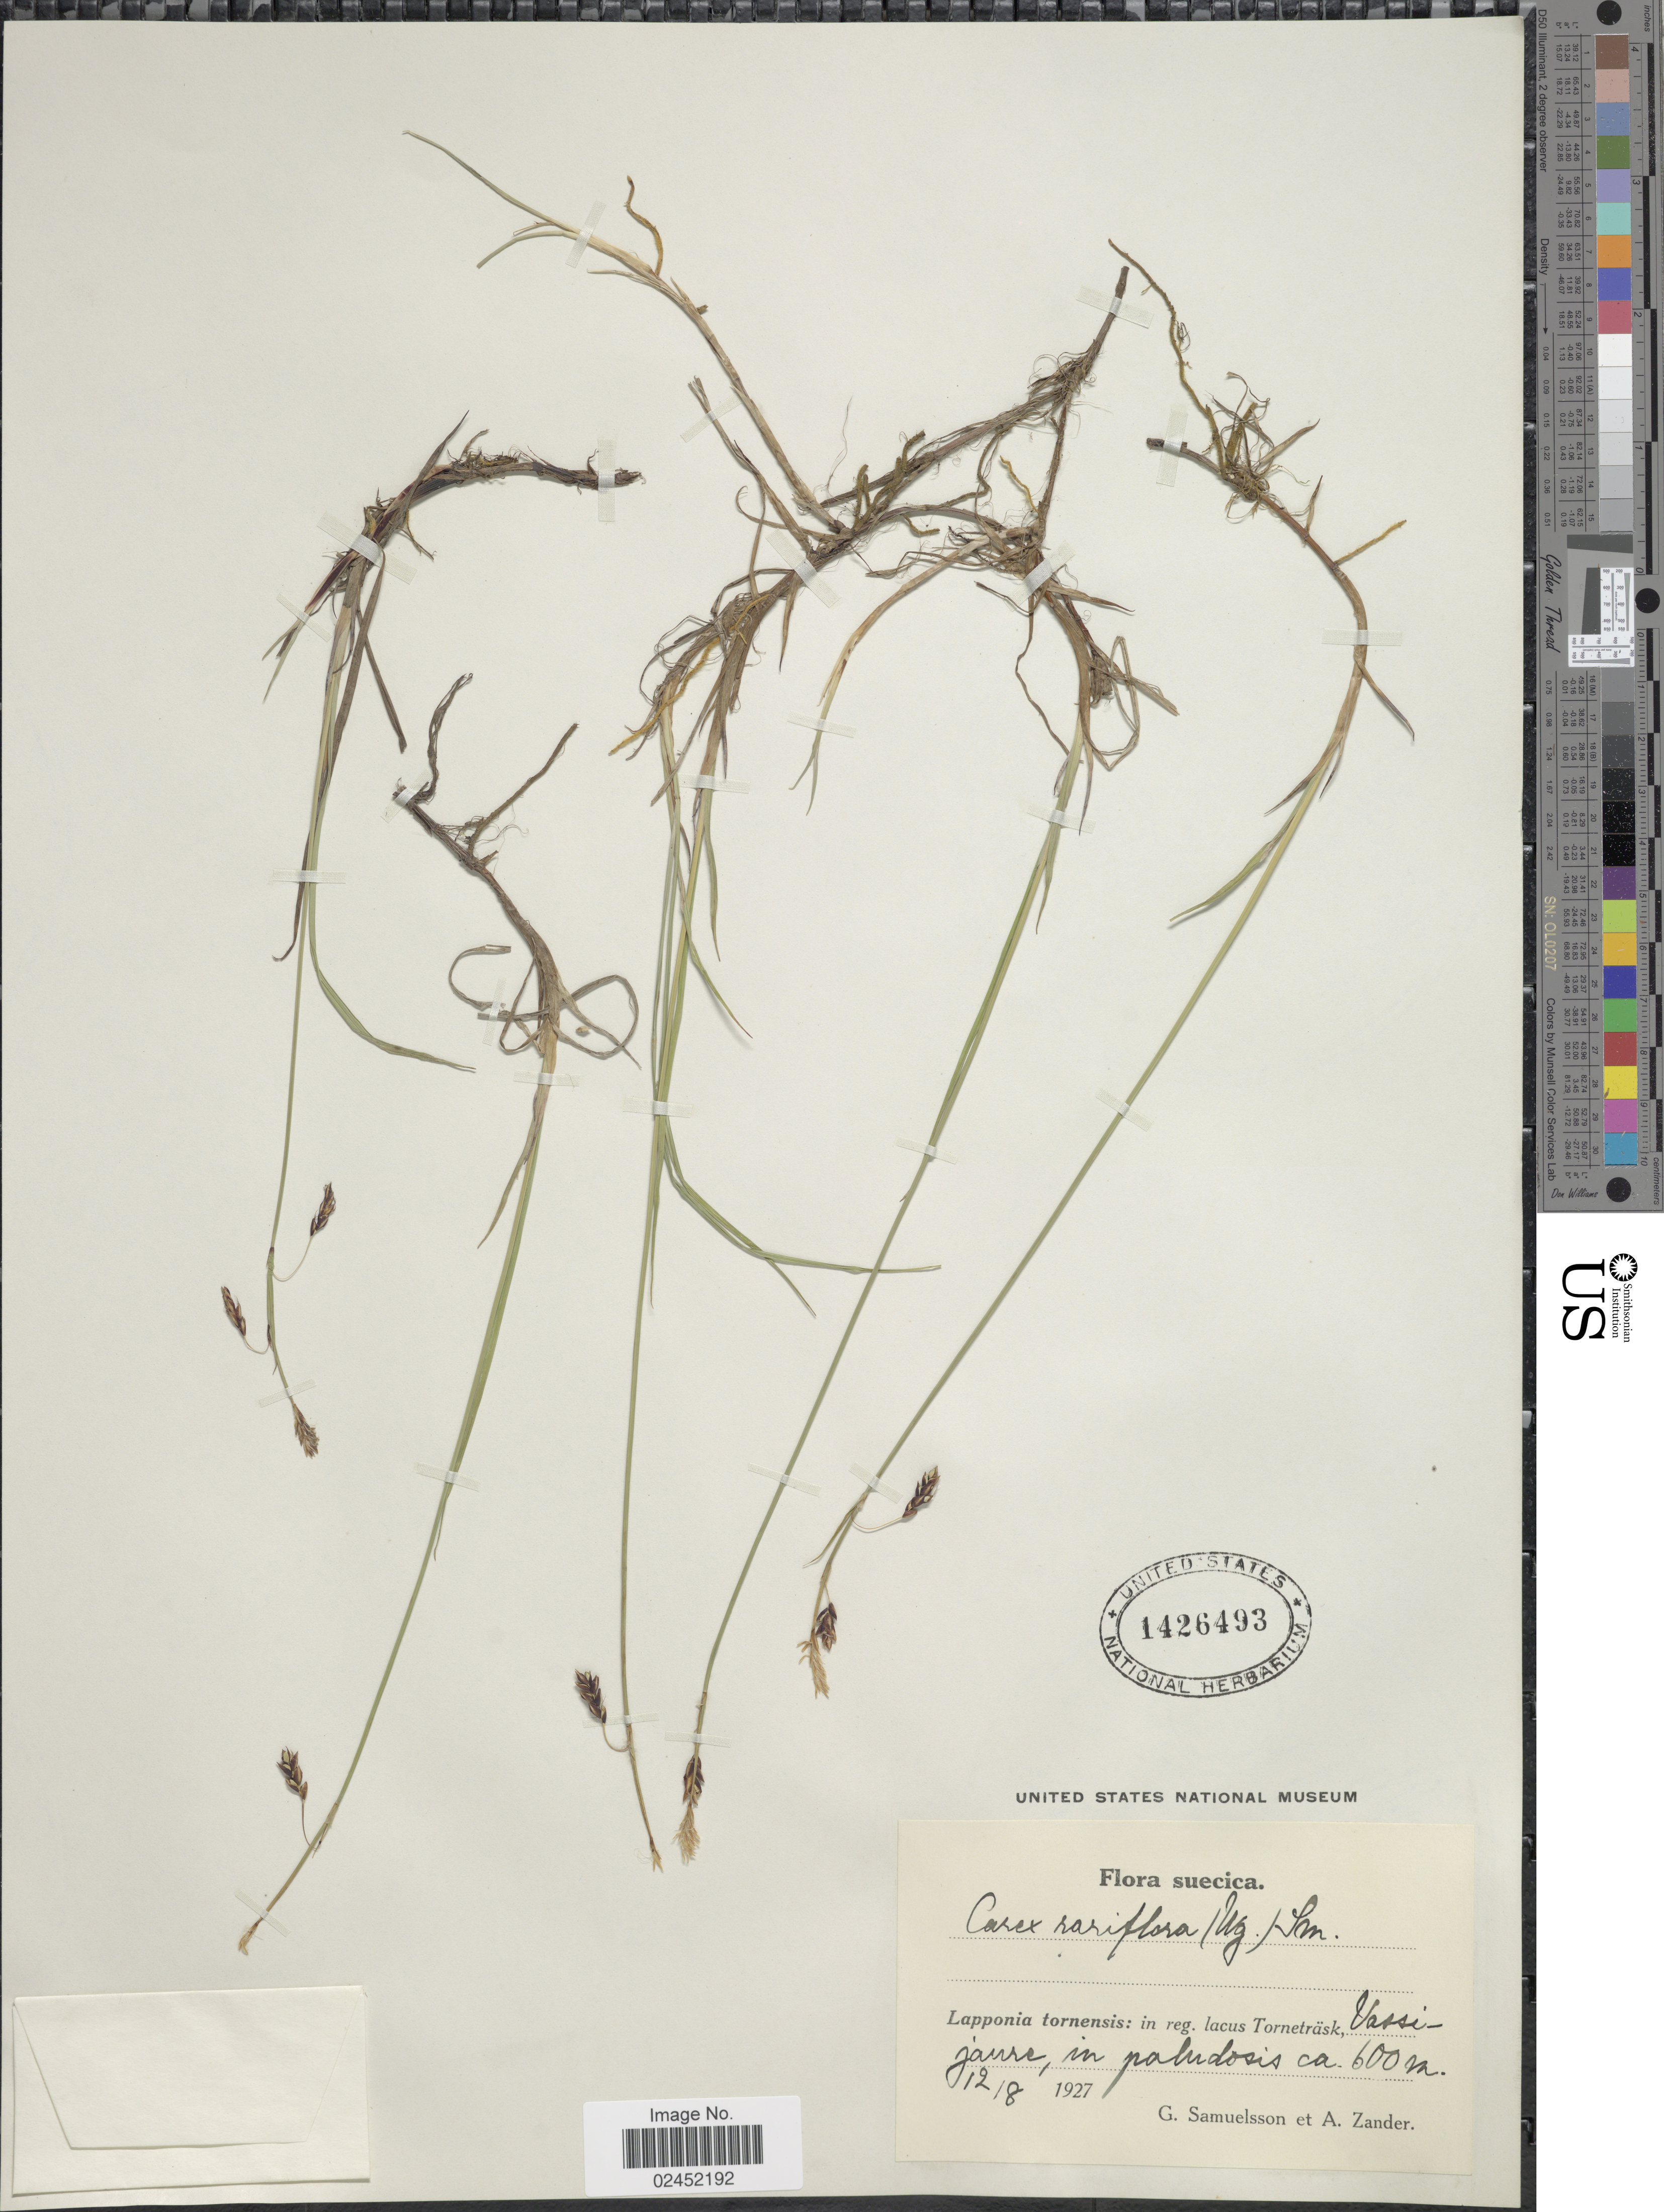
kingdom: Plantae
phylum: Tracheophyta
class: Liliopsida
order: Poales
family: Cyperaceae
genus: Carex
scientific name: Carex rariflora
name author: (Wahlenb.) Sm.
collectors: G. Samuelsson & A. Zander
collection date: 1927-08-12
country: Sweden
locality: Suecica, Lapponia tornesis: in reg. lacus Tornetrask, Vassijaure, in paludosis.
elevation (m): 600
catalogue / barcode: US 1426493